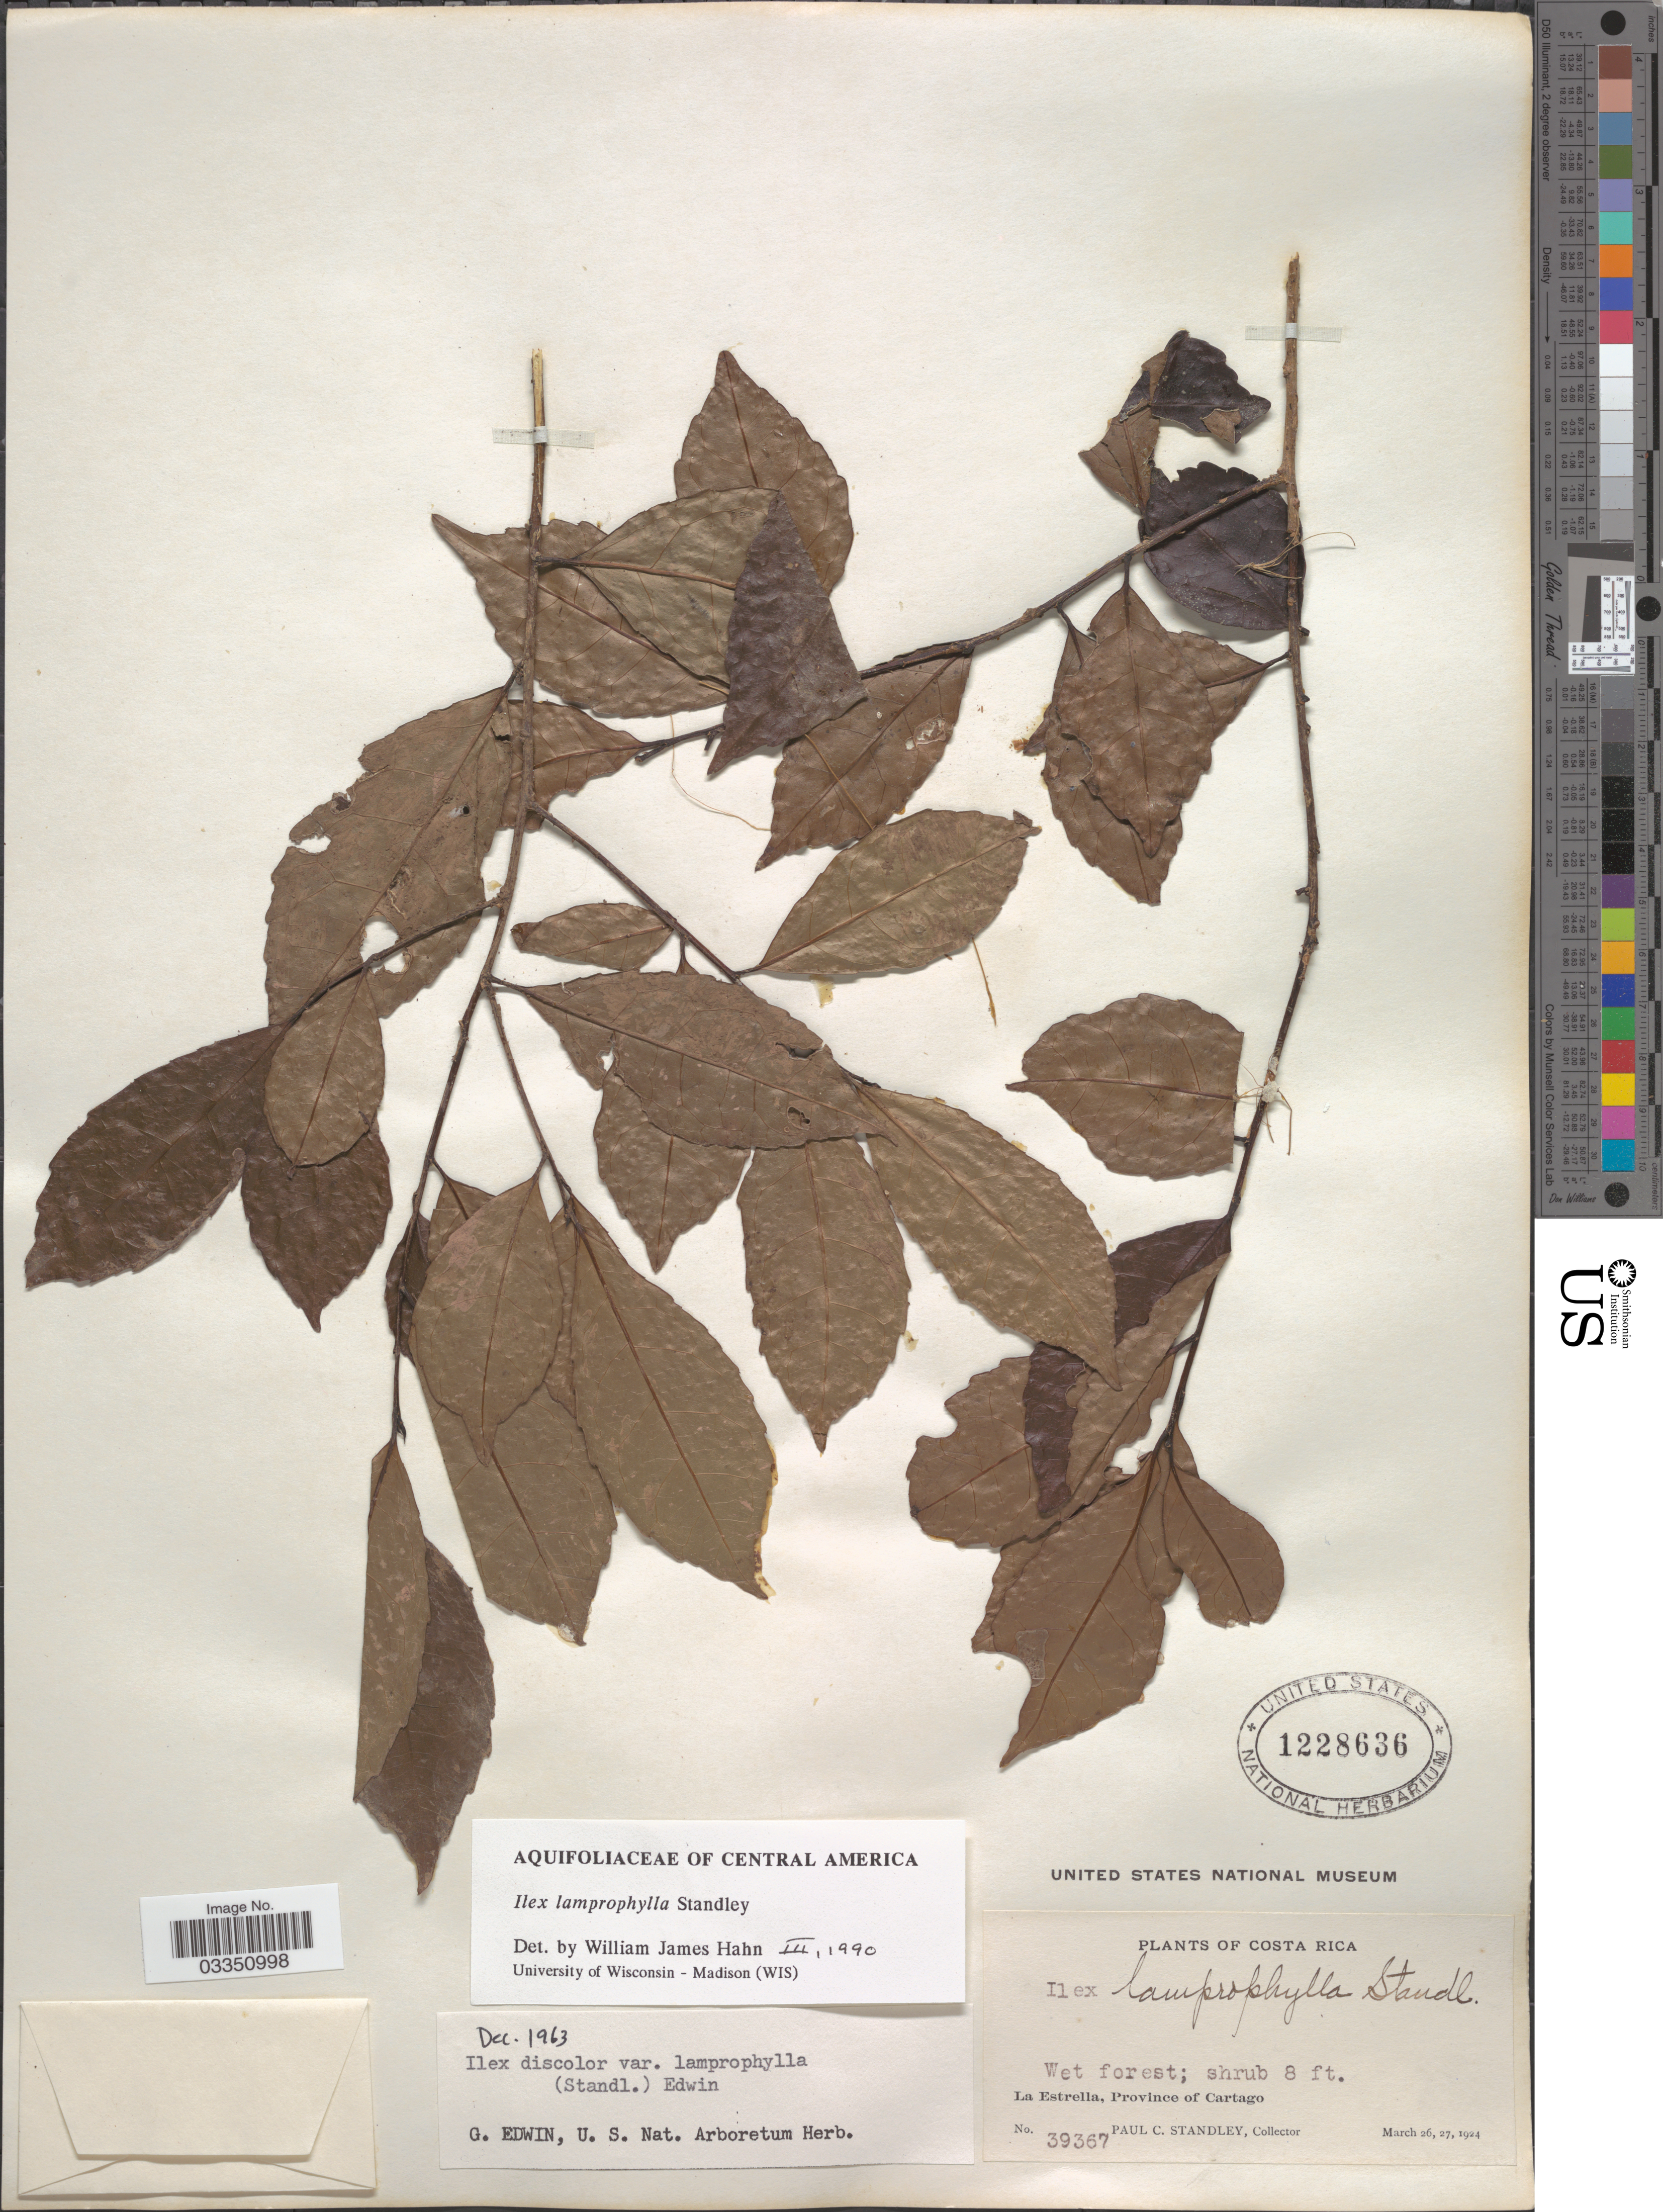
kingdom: Plantae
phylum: Tracheophyta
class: Magnoliopsida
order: Aquifoliales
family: Aquifoliaceae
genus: Ilex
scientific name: Ilex lamprophylla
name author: Standl.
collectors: P. C. Standley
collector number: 39367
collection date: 1924-03-26/1924-03-27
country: Costa Rica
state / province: Cartago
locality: La Estrella.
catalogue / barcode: US 1228636